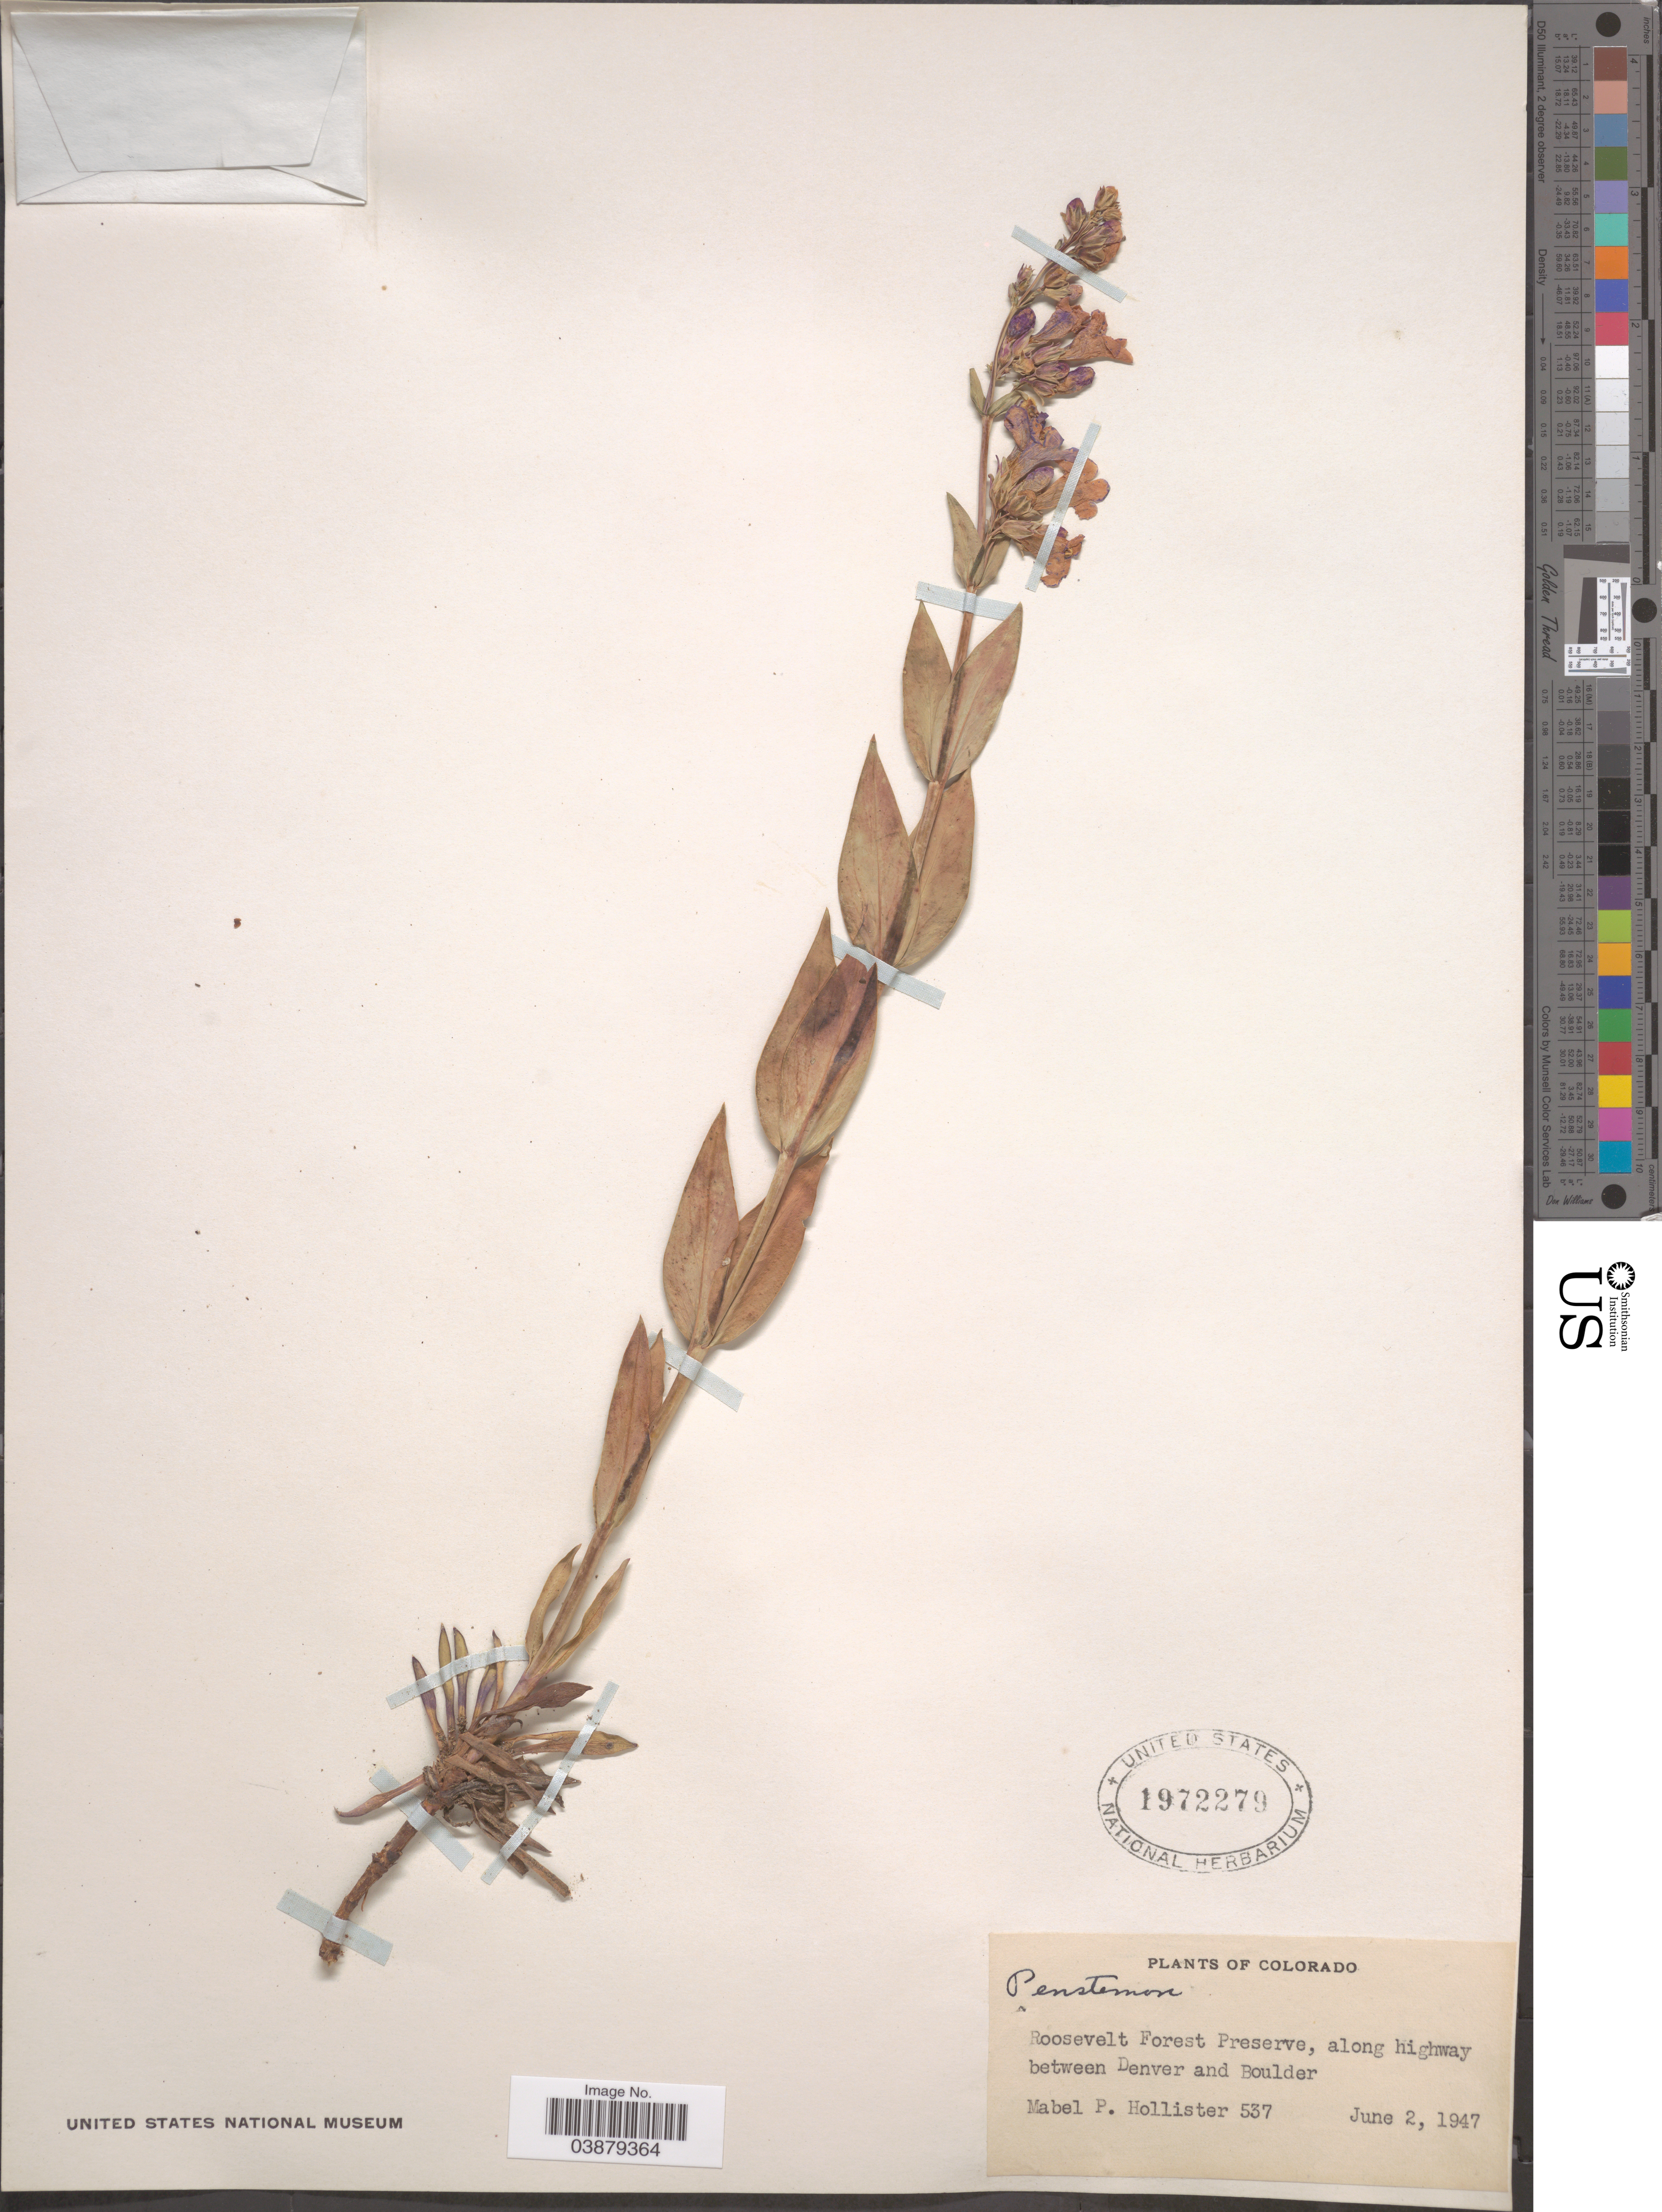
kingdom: Plantae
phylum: Tracheophyta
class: Magnoliopsida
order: Lamiales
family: Plantaginaceae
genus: Penstemon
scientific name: Penstemon sp.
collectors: M. Hollister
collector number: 537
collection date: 1947-06-02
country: United States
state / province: Colorado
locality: Roosevelt Forest Reserve, along highway between Denver and Boulder.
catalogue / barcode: US 1972279